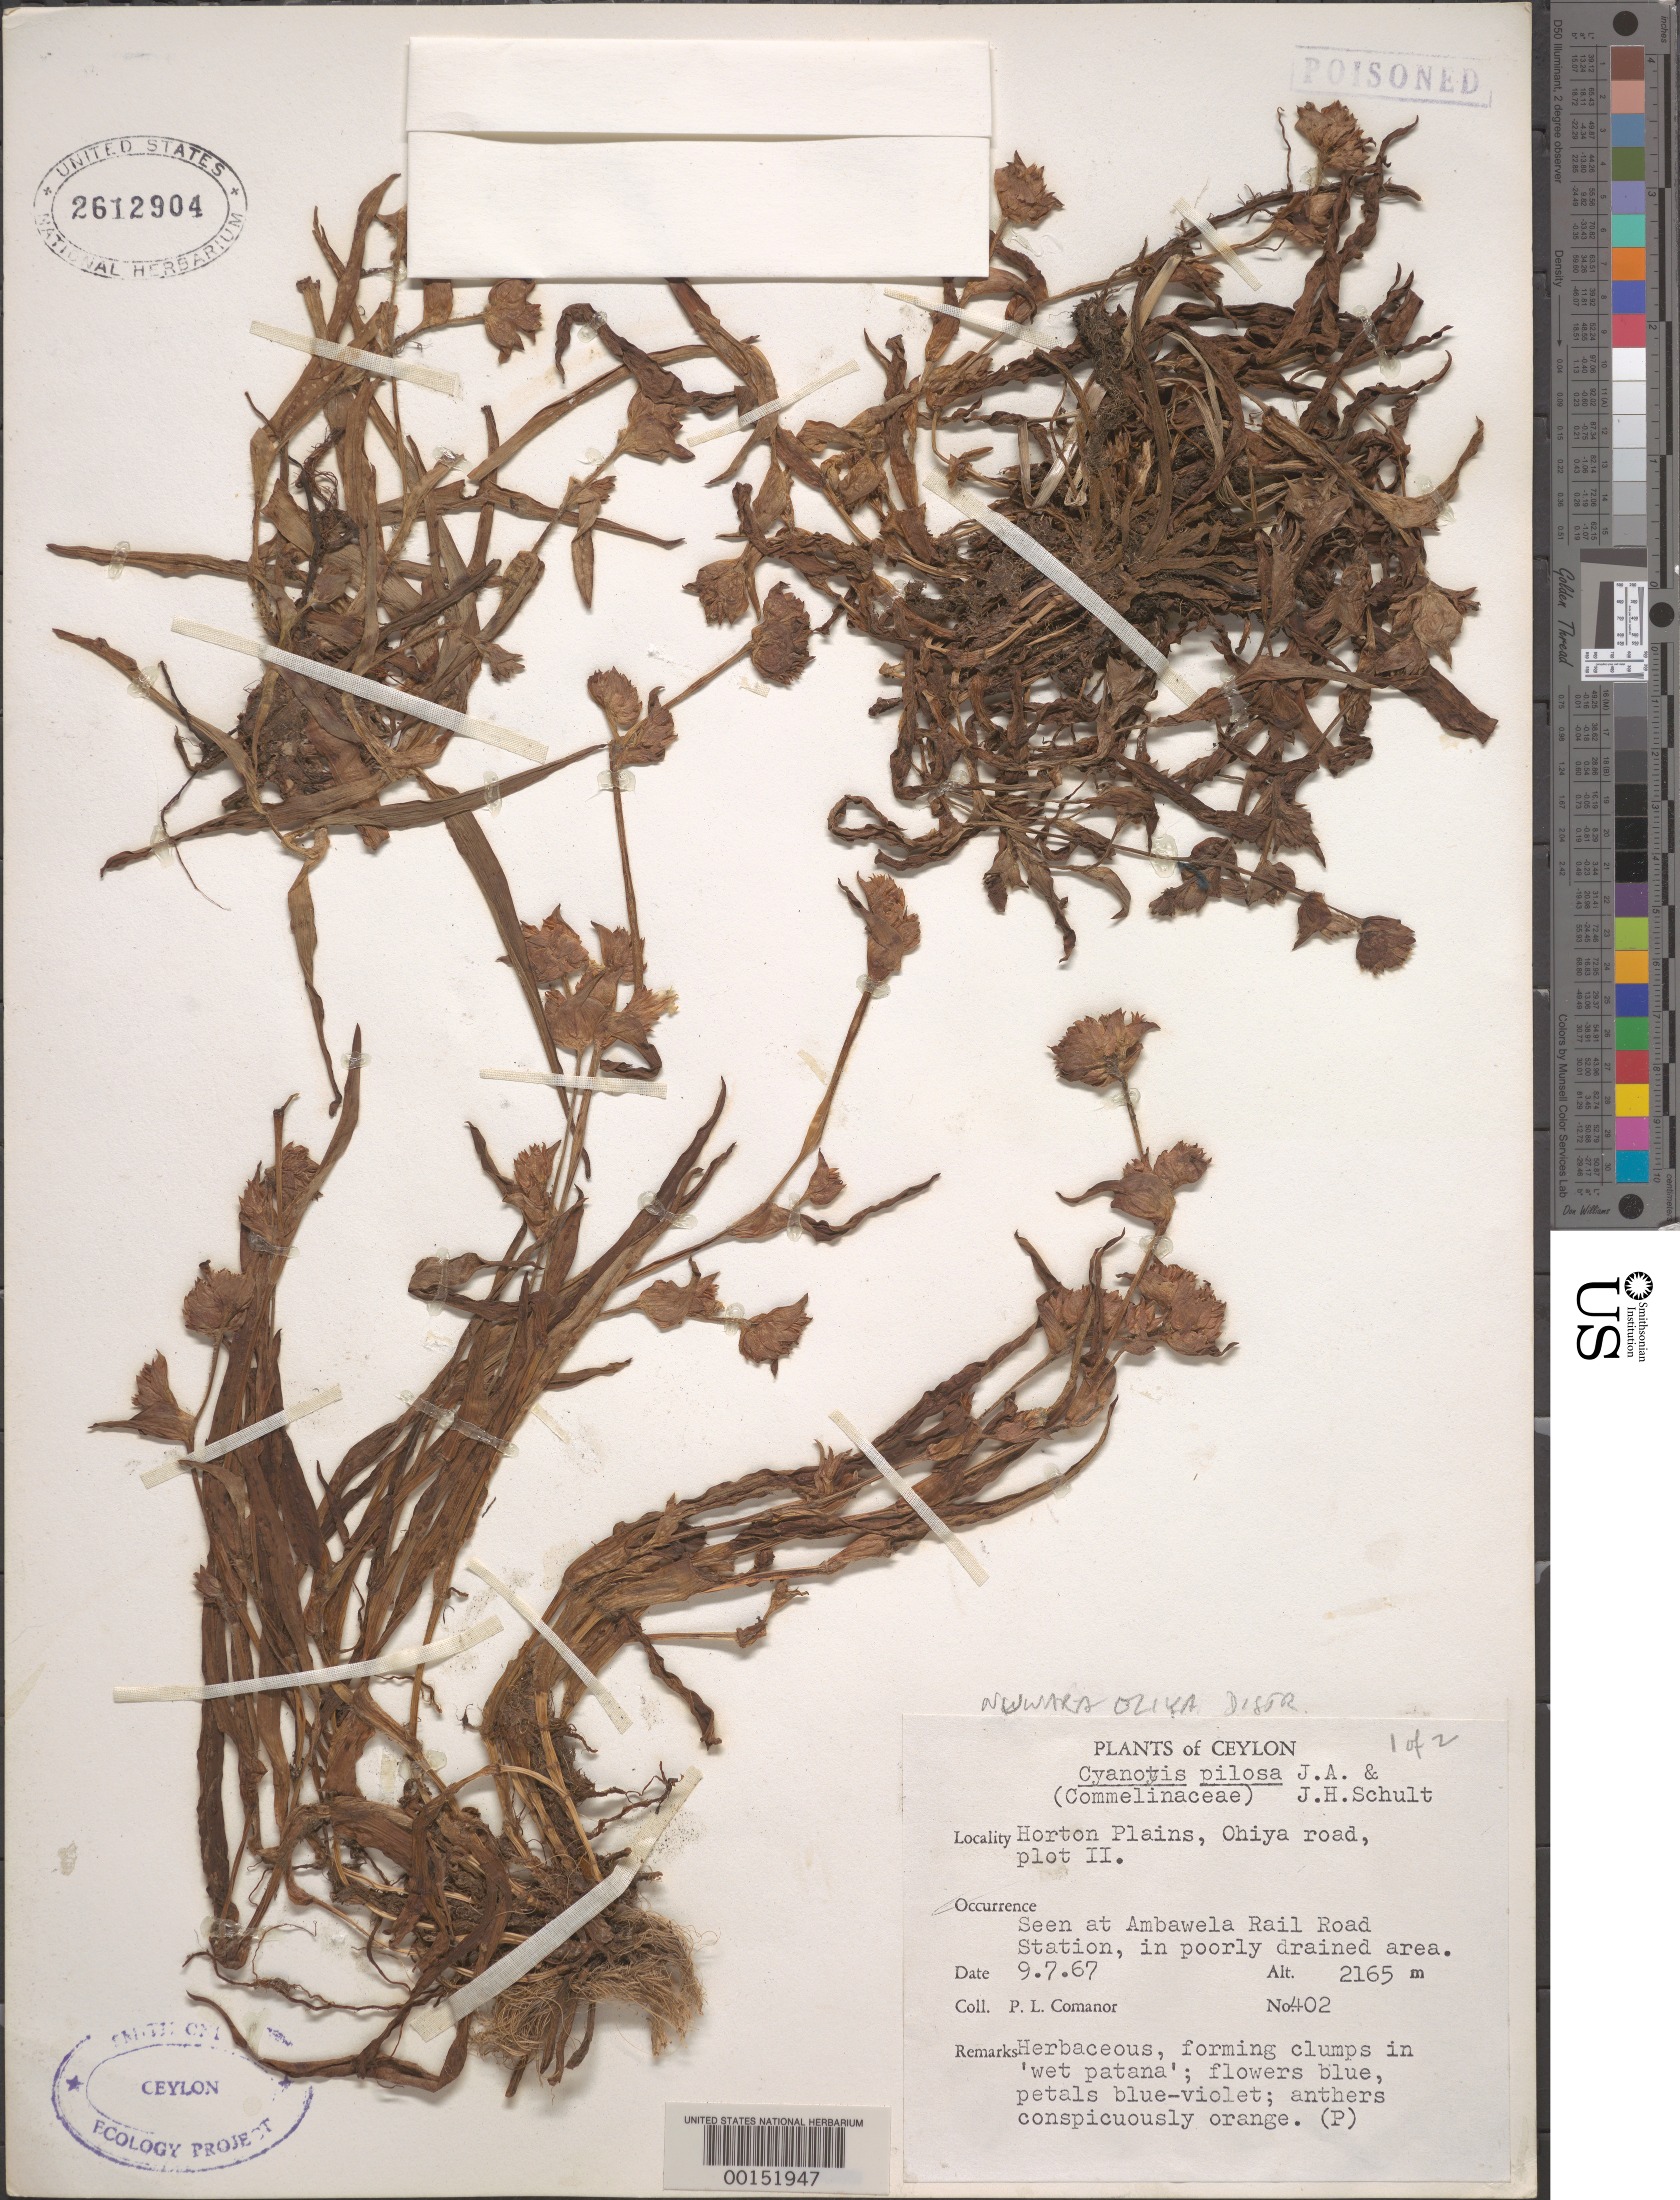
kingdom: Plantae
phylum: Tracheophyta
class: Liliopsida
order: Commelinales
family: Commelinaceae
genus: Cyanotis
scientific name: Cyanotis pilosa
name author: Schult. & Schult. f.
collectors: P. Comanor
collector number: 402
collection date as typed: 09 Jul 1967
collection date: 1967-07-09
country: Sri Lanka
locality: Ambawela railroad station; horton plains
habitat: Poorly drained soil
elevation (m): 2165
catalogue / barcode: US 2612904